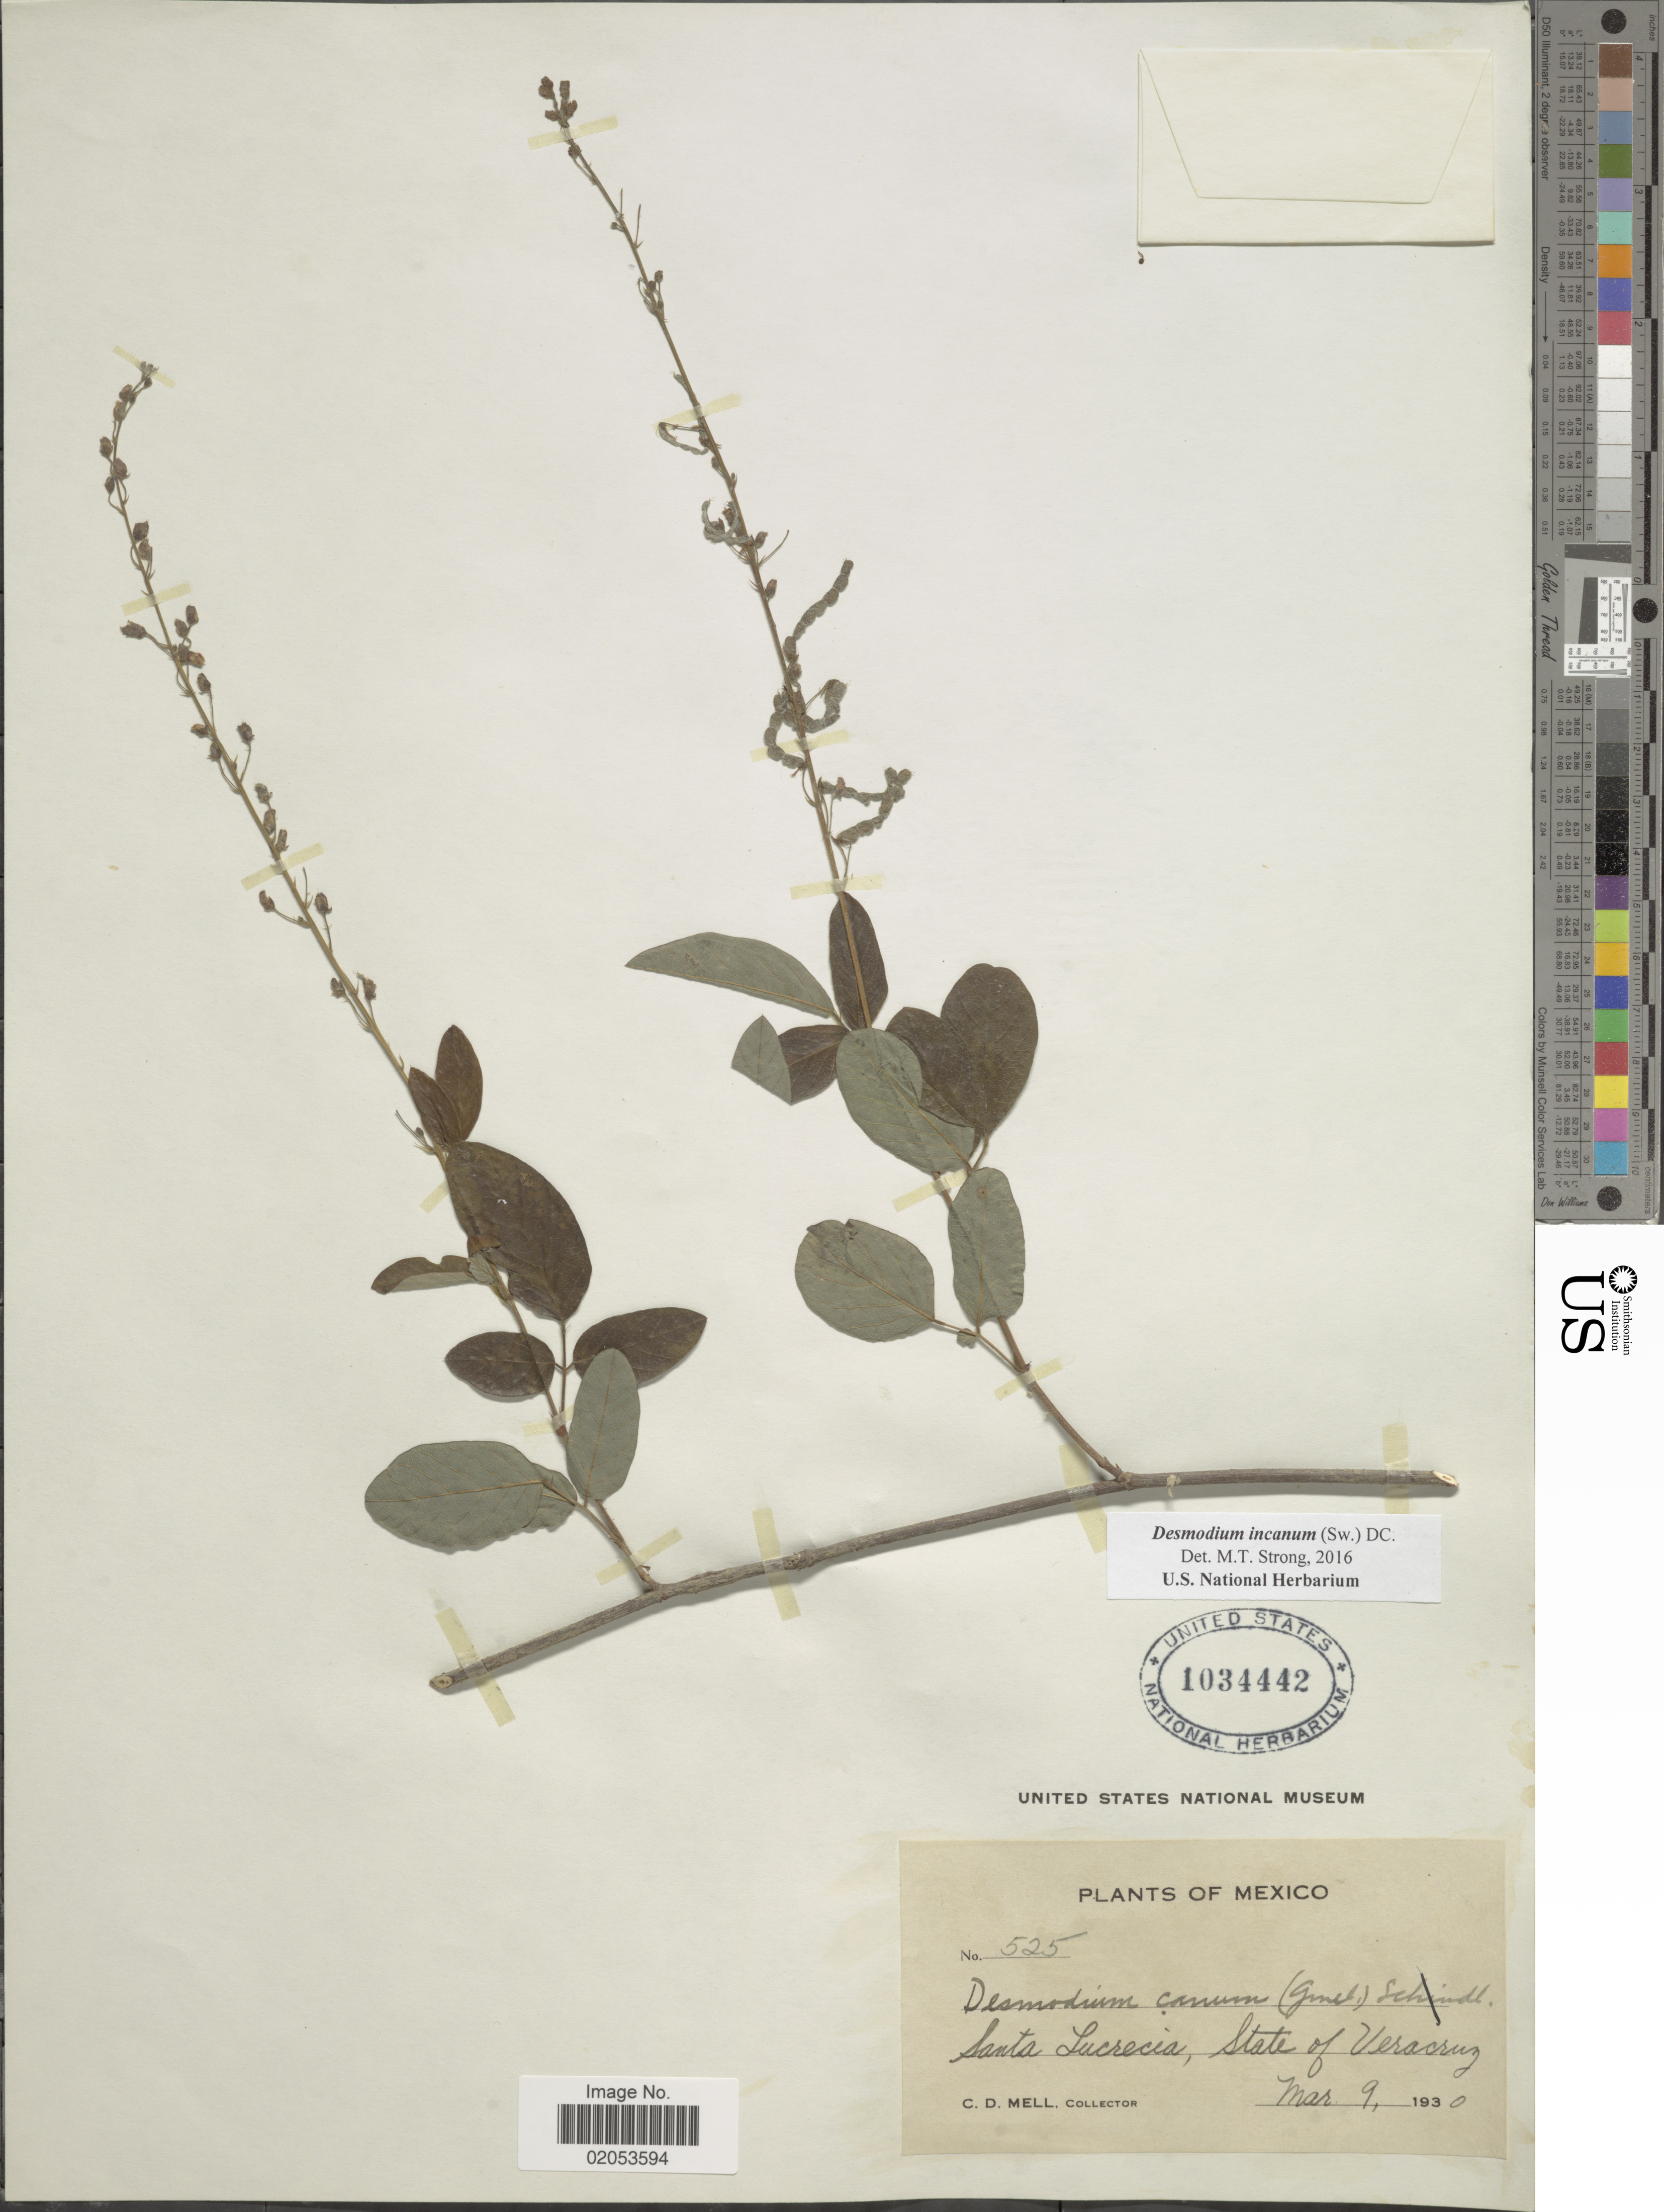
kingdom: Plantae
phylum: Tracheophyta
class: Magnoliopsida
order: Fabales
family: Fabaceae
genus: Desmodium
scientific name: Desmodium incanum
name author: (Sw.) DC.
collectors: C. D. Mell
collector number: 525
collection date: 1930-03-09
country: Mexico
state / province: Veracruz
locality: Santa Lucrecia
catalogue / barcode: US 1034442